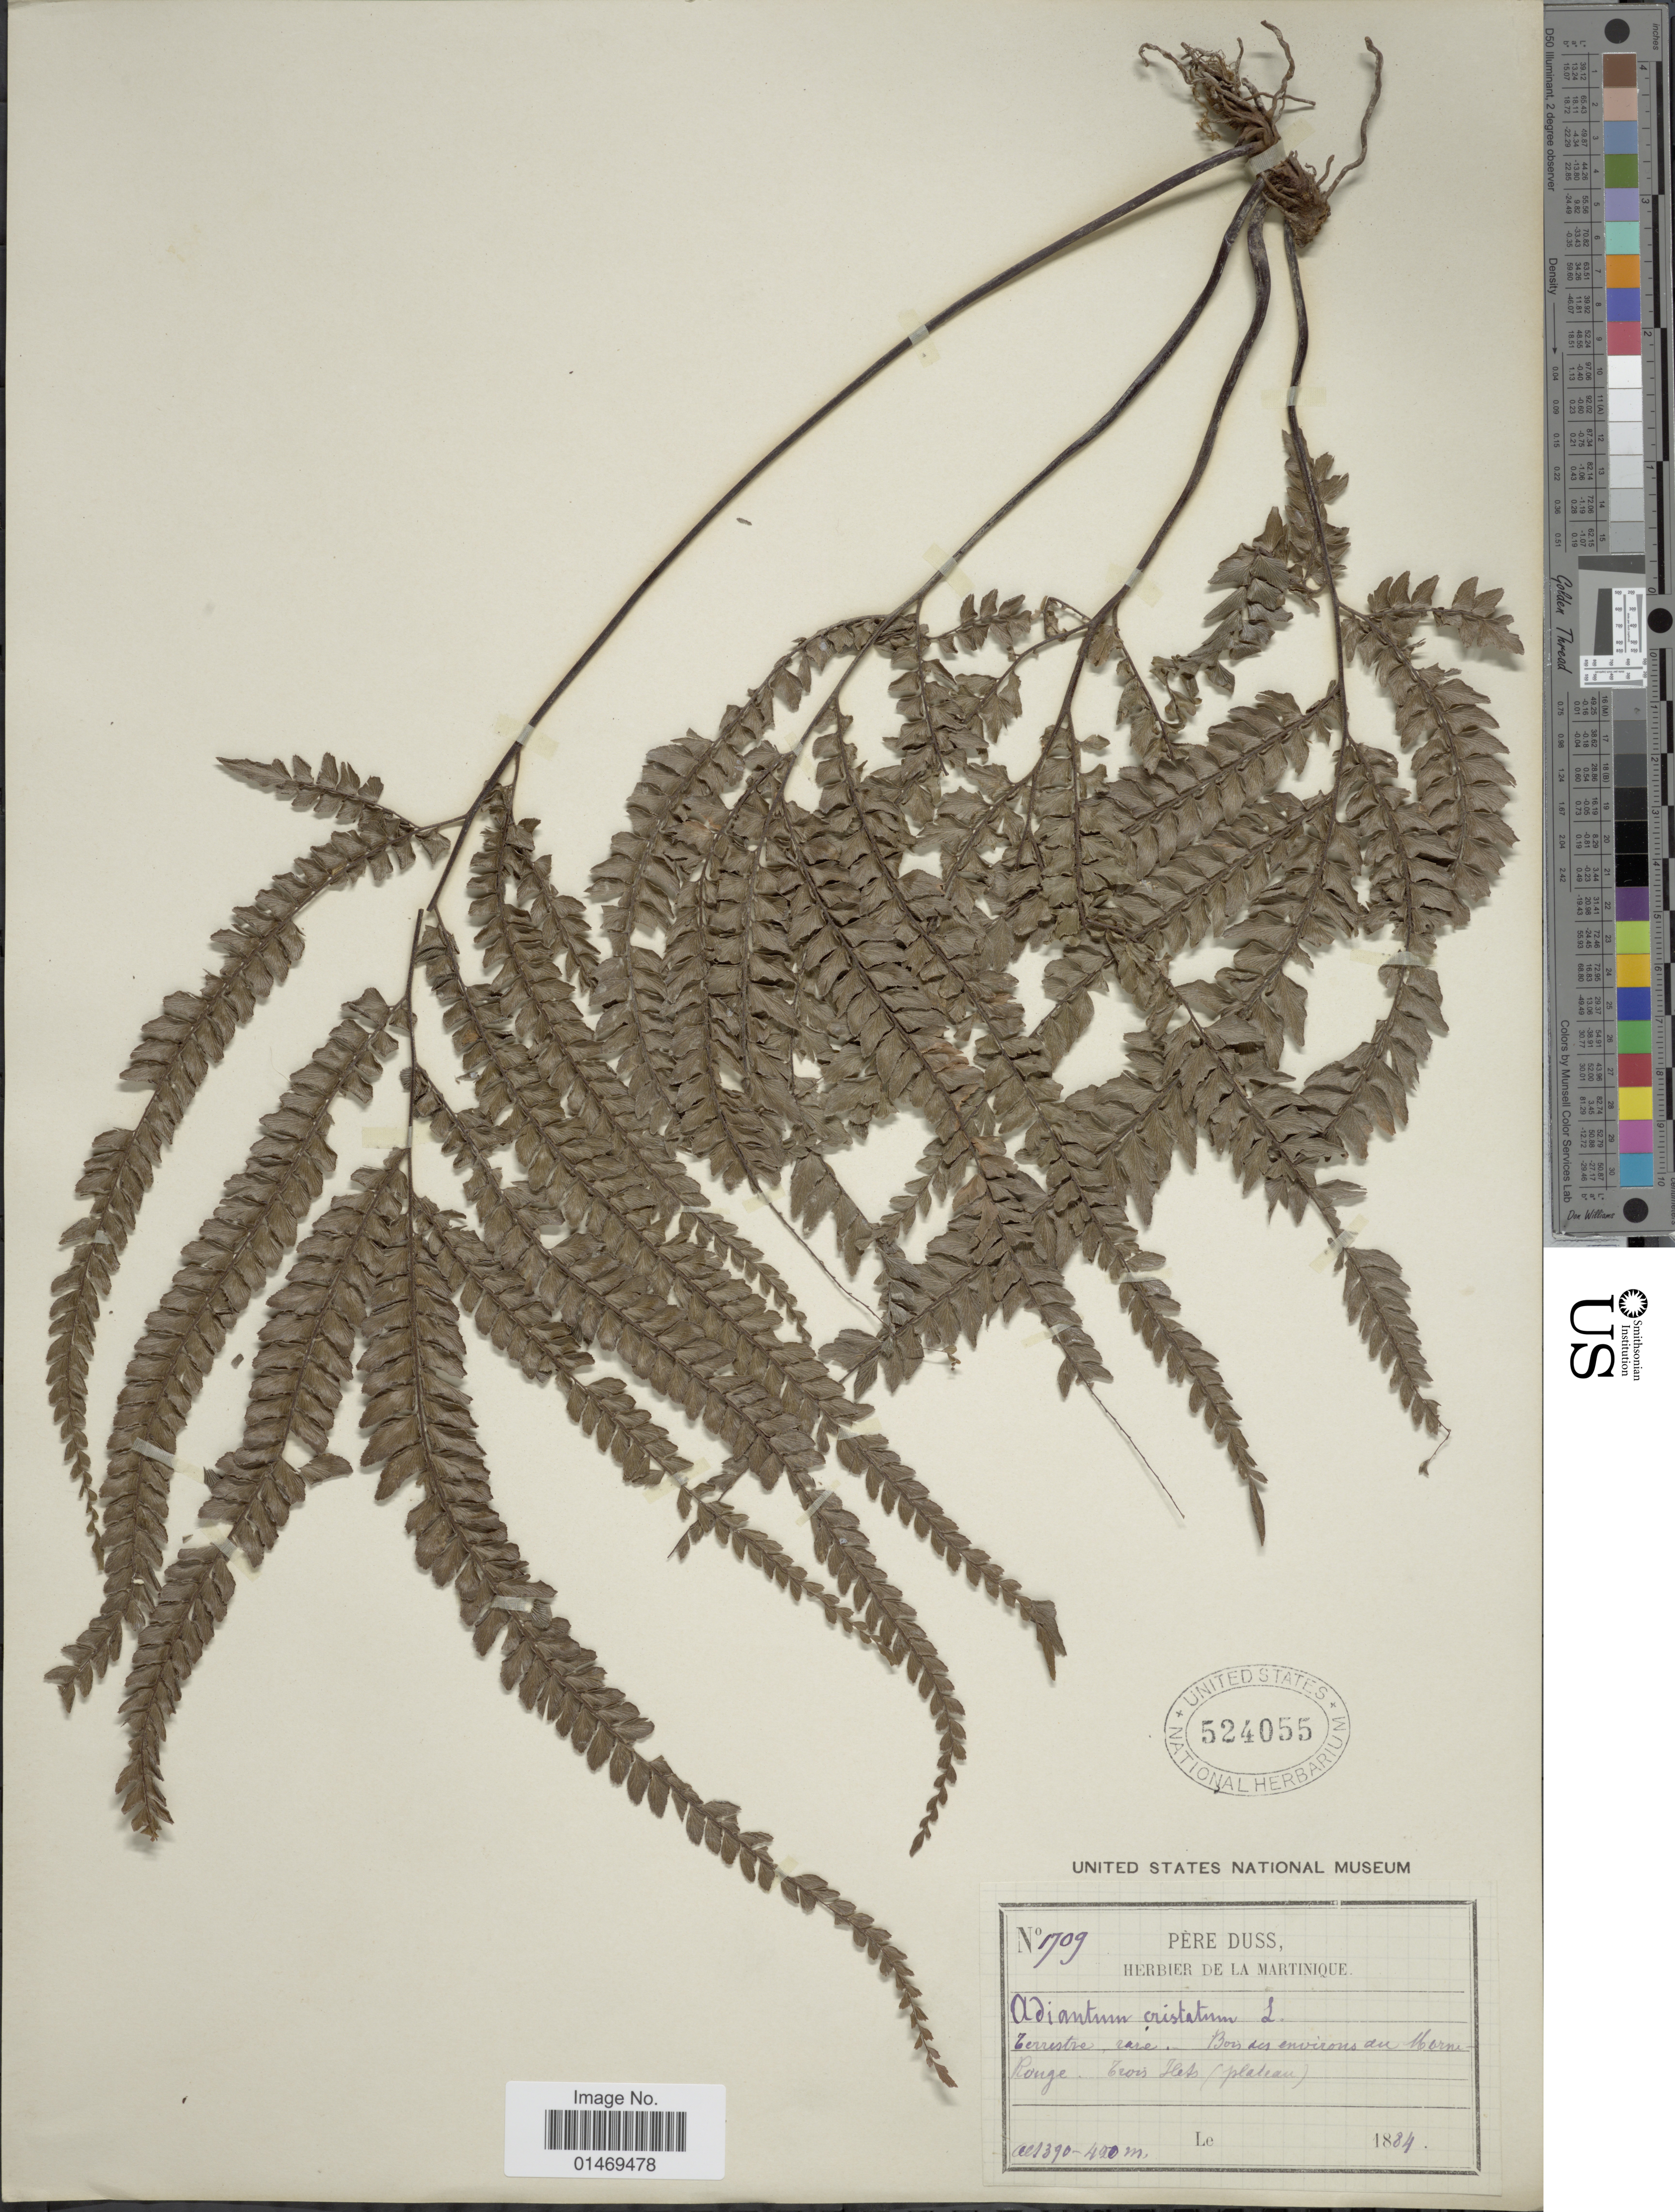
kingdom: Plantae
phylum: Tracheophyta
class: Polypodiopsida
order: Polypodiales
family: Pteridaceae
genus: Adiantum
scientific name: Adiantum pyramidale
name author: (L.) Willd.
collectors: Père Duss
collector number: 1709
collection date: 1884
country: Martinique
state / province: Saint Pierre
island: Martinique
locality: Bois des environs du Morne Rouge, Trois Îlets (plateau).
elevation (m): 390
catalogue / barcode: US 524055